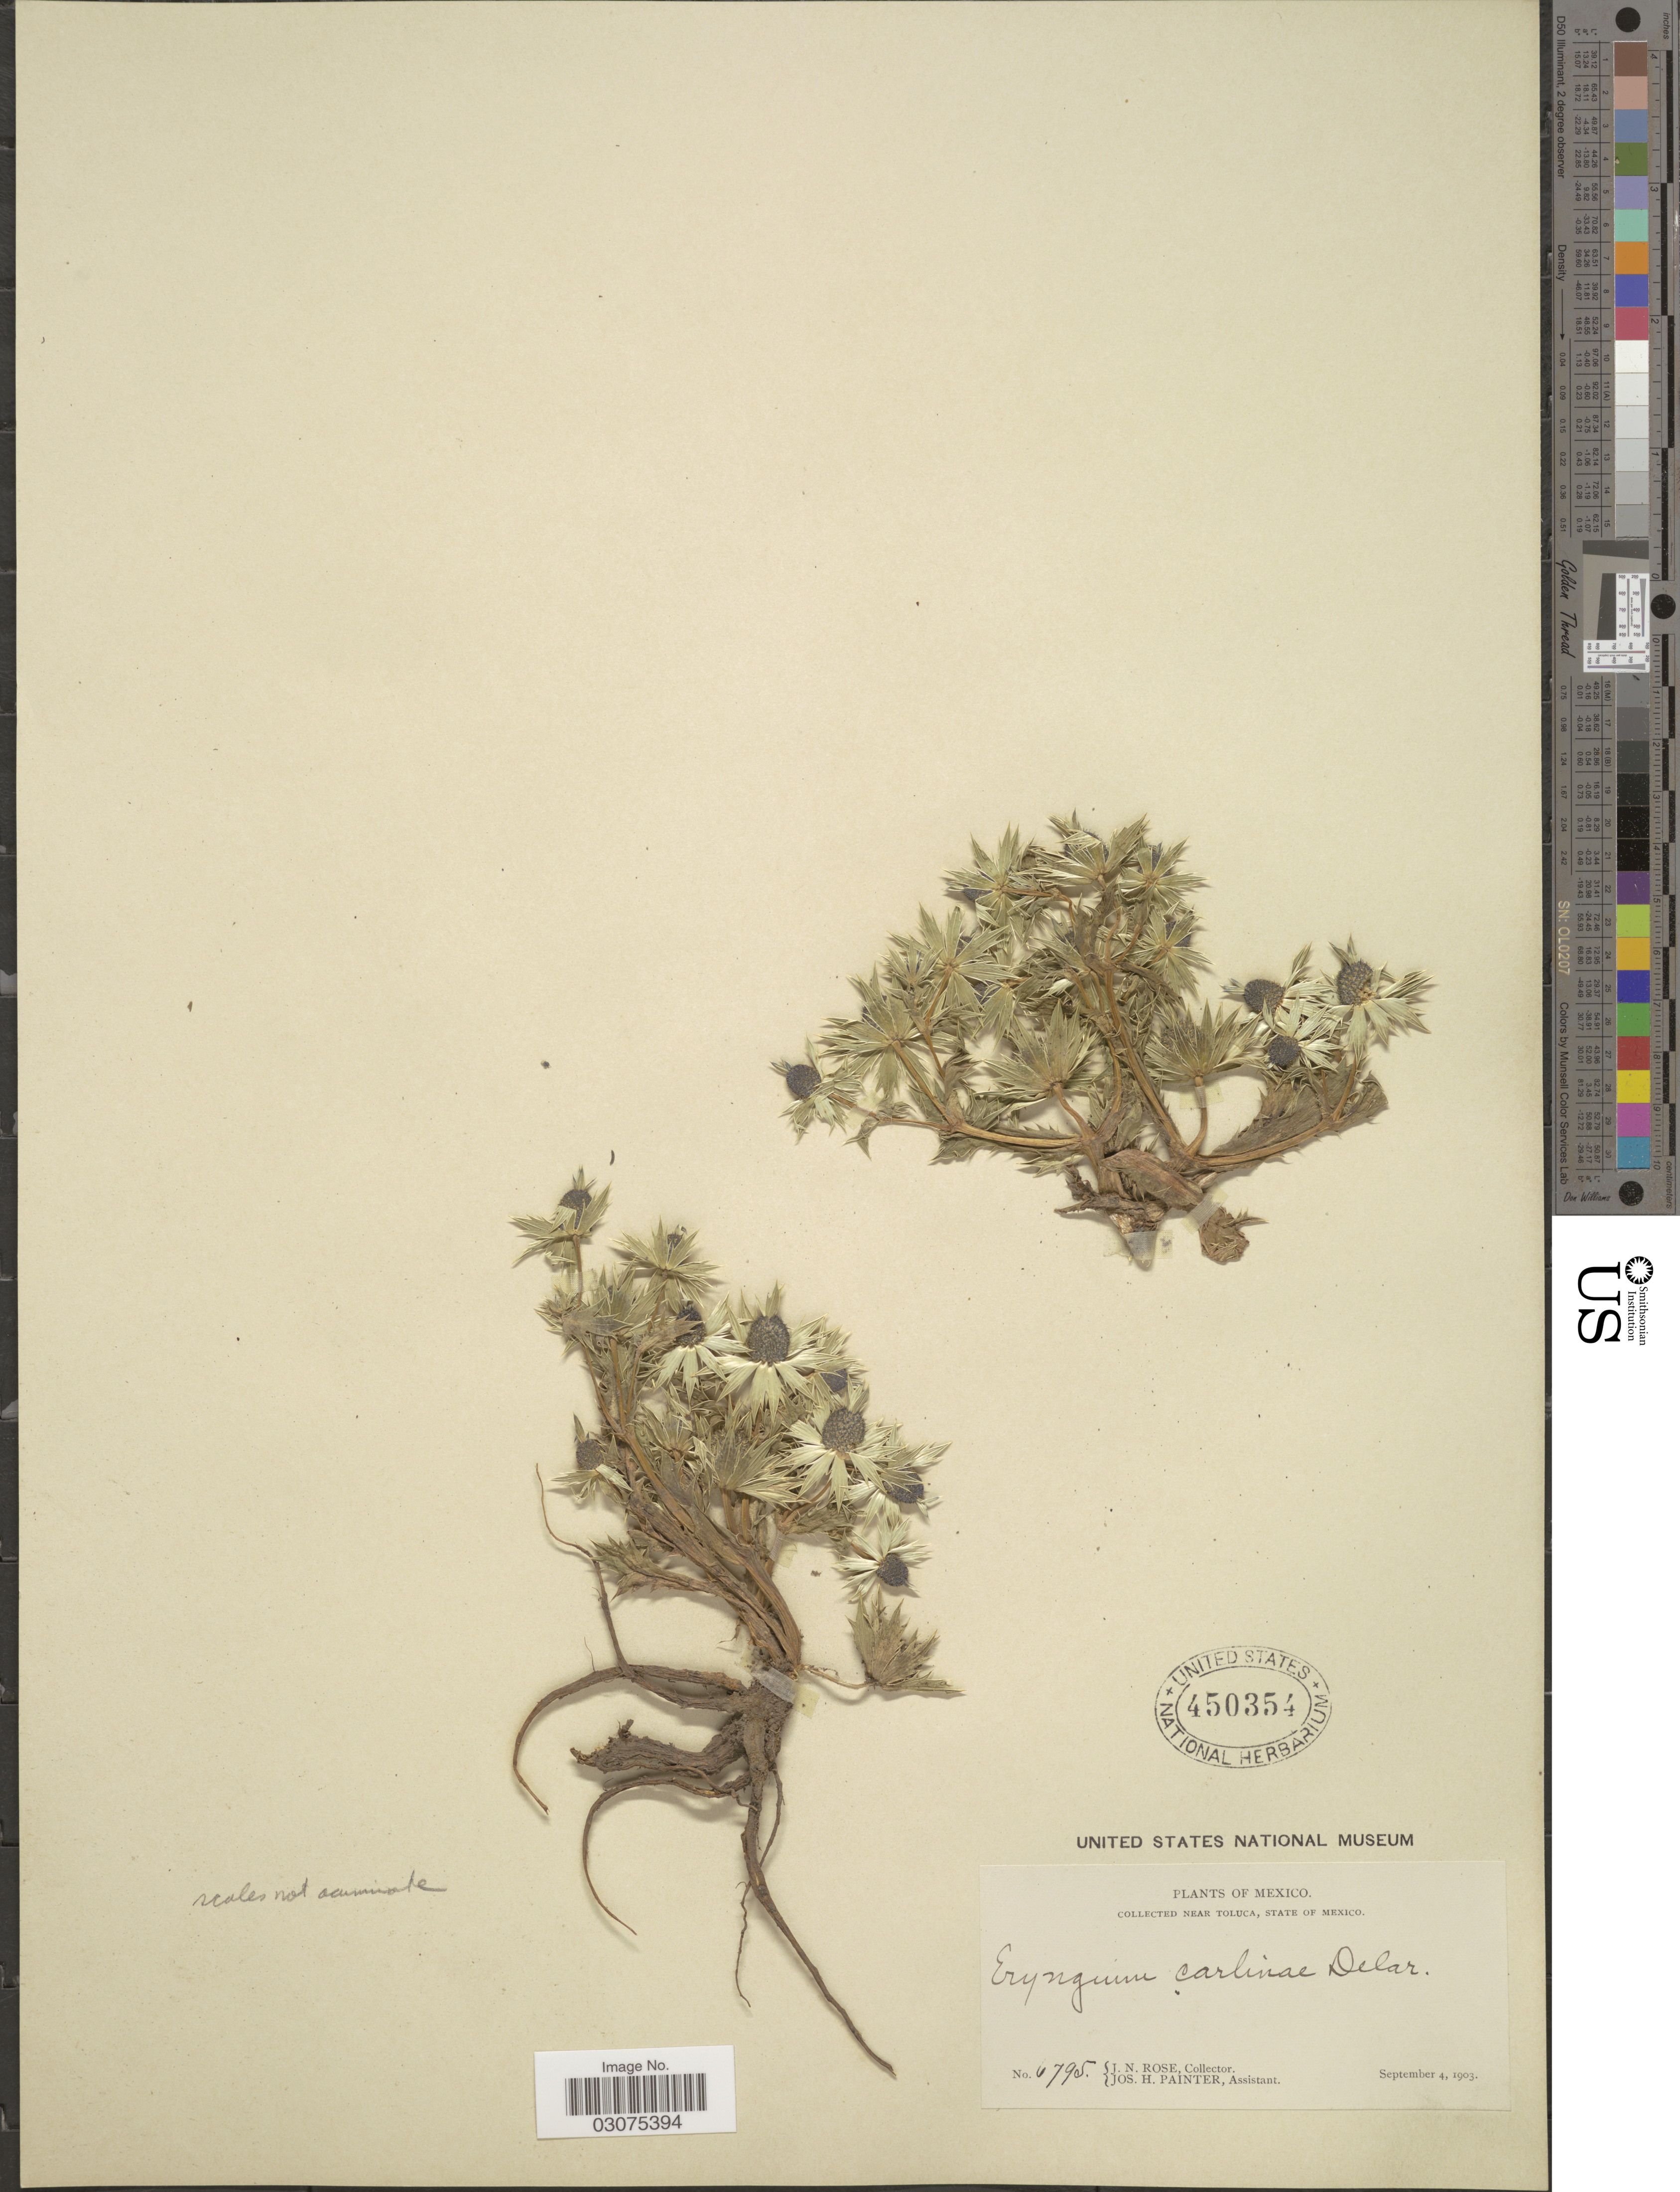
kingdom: Plantae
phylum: Tracheophyta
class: Magnoliopsida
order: Apiales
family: Apiaceae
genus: Eryngium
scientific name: Eryngium carlinae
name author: F. Delaroche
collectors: J. N. Rose & J. H. Painter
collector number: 6795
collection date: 1903-09-04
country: Mexico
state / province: México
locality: Near Toluca.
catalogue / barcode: US 450354